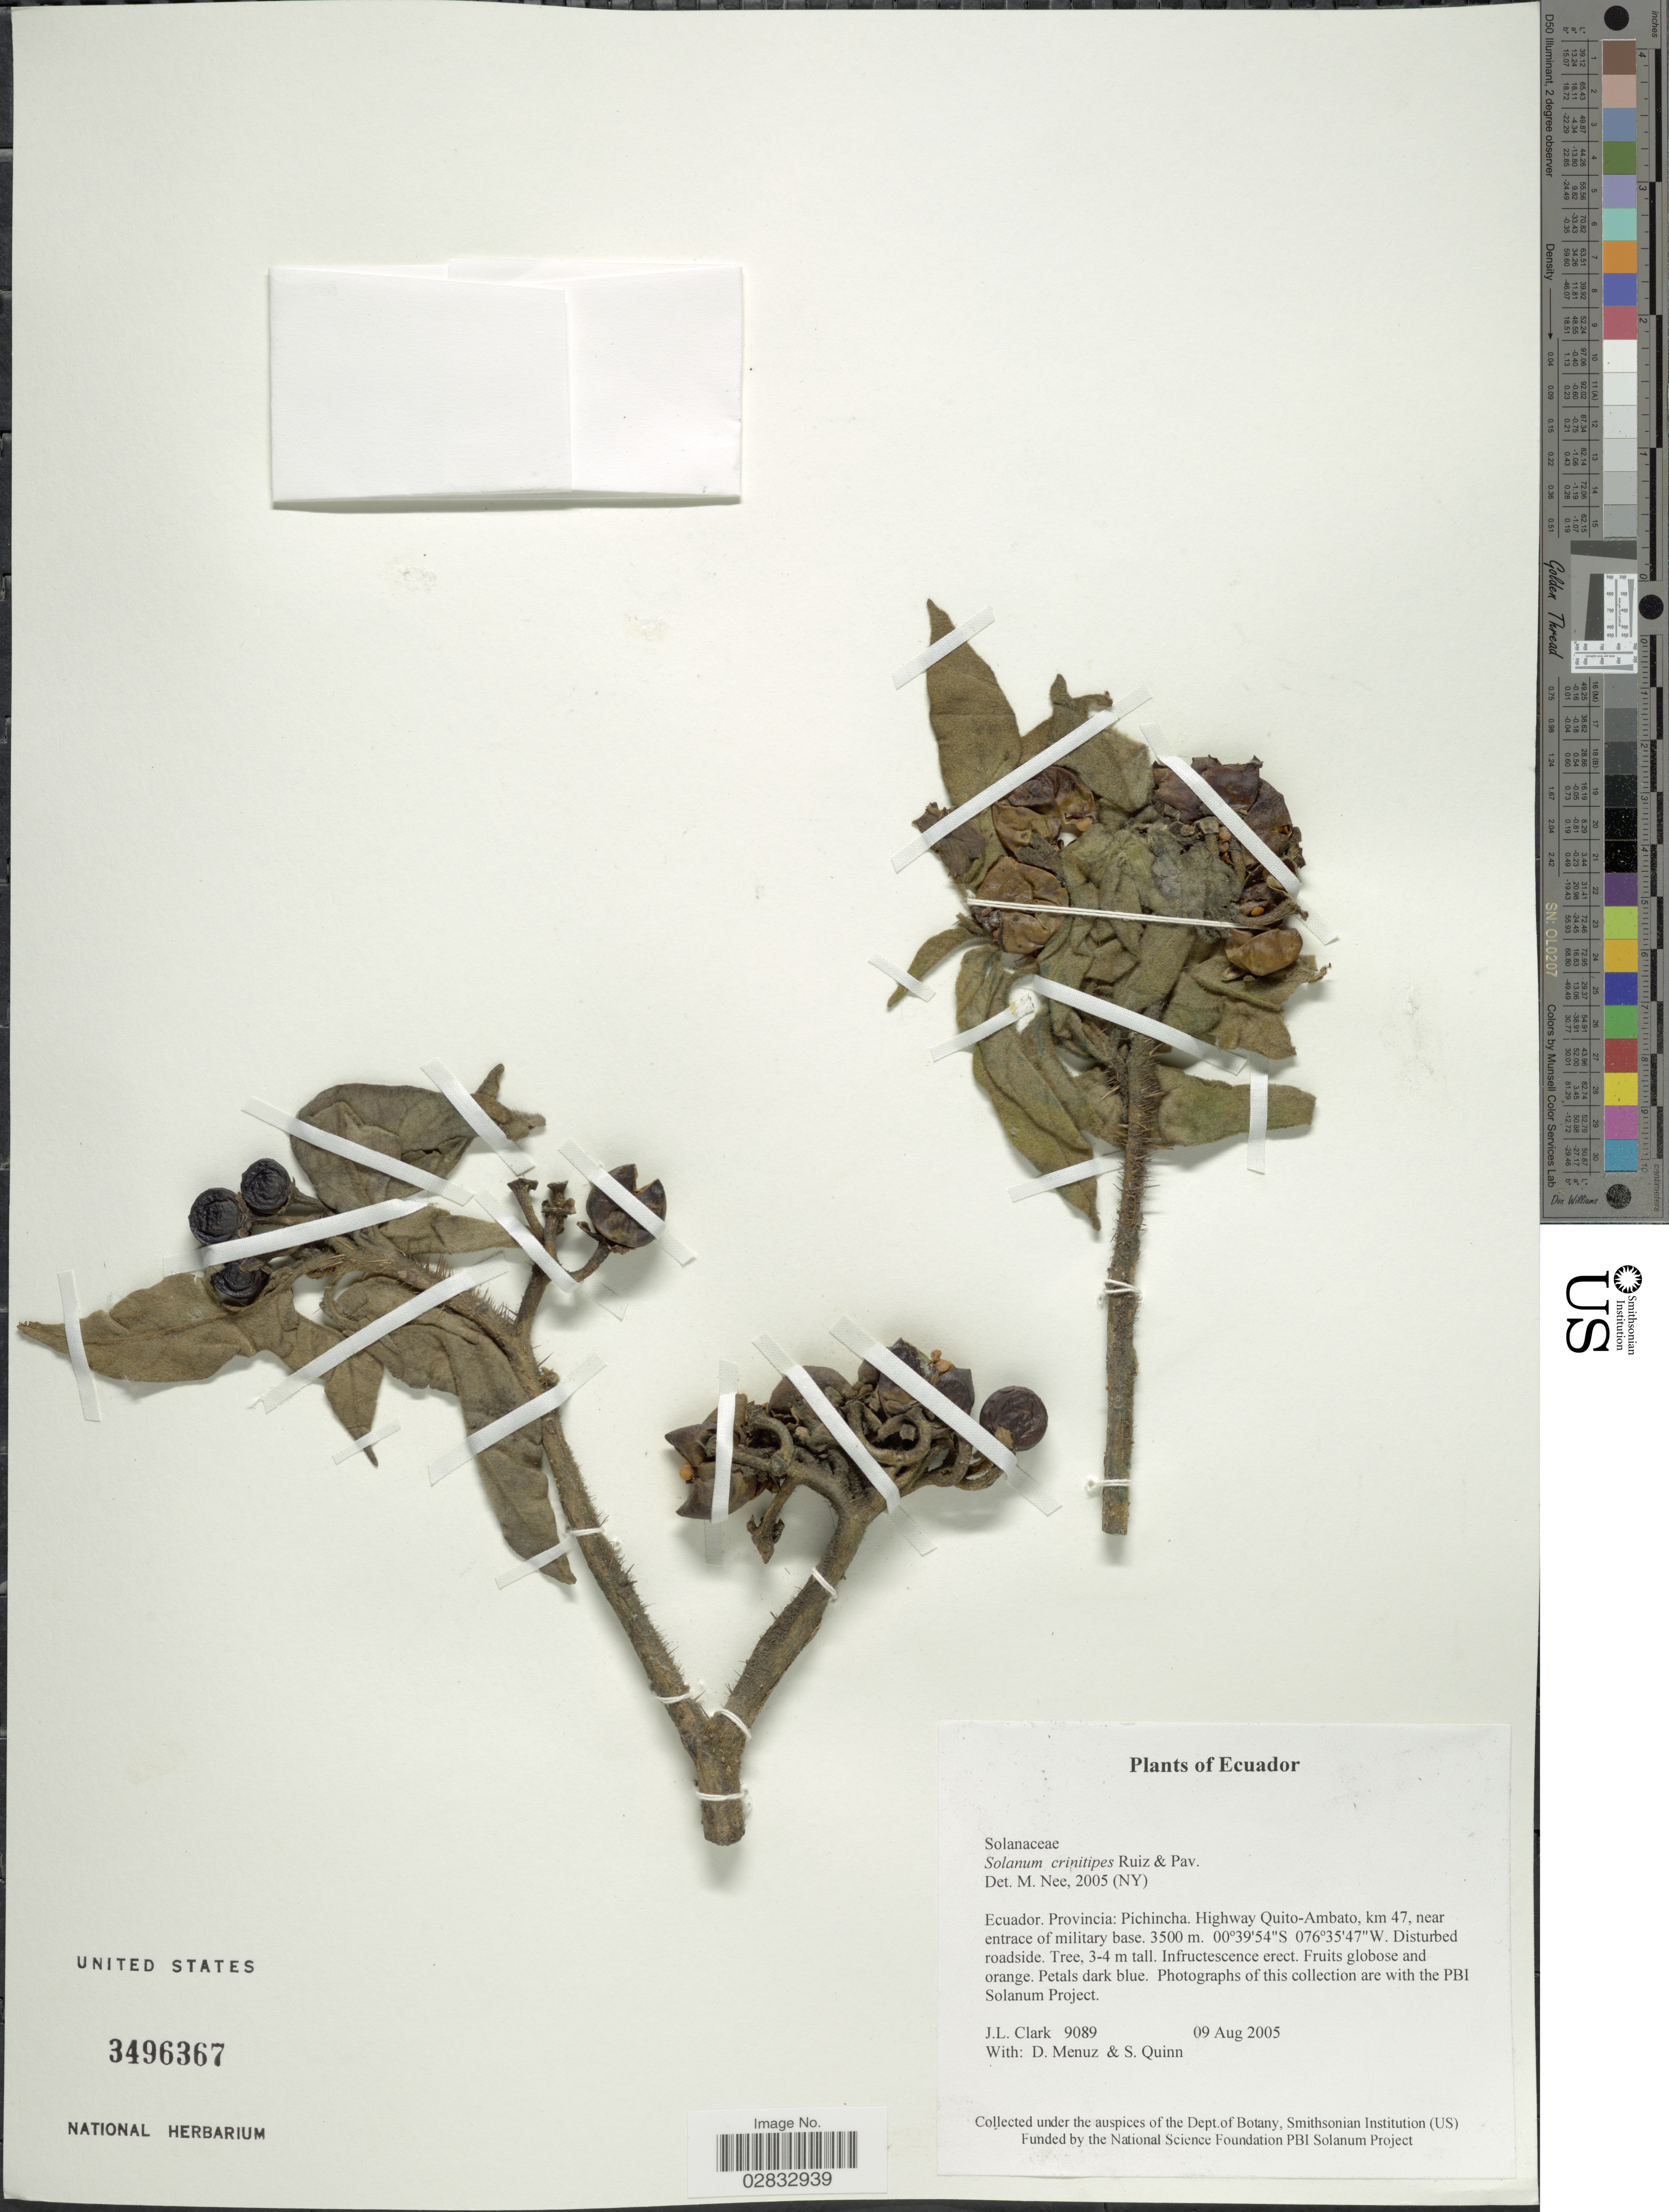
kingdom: Plantae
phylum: Tracheophyta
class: Magnoliopsida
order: Solanales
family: Solanaceae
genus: Solanum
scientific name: Solanum crinitipes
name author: Dunal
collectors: J. L. Clark, D. Menuz & S. Quinn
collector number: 9089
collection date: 2005-08-09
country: Ecuador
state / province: Pichincha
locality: Highway Quito-Ambato, km 47, near entrance military base.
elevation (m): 3500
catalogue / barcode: US 3496367